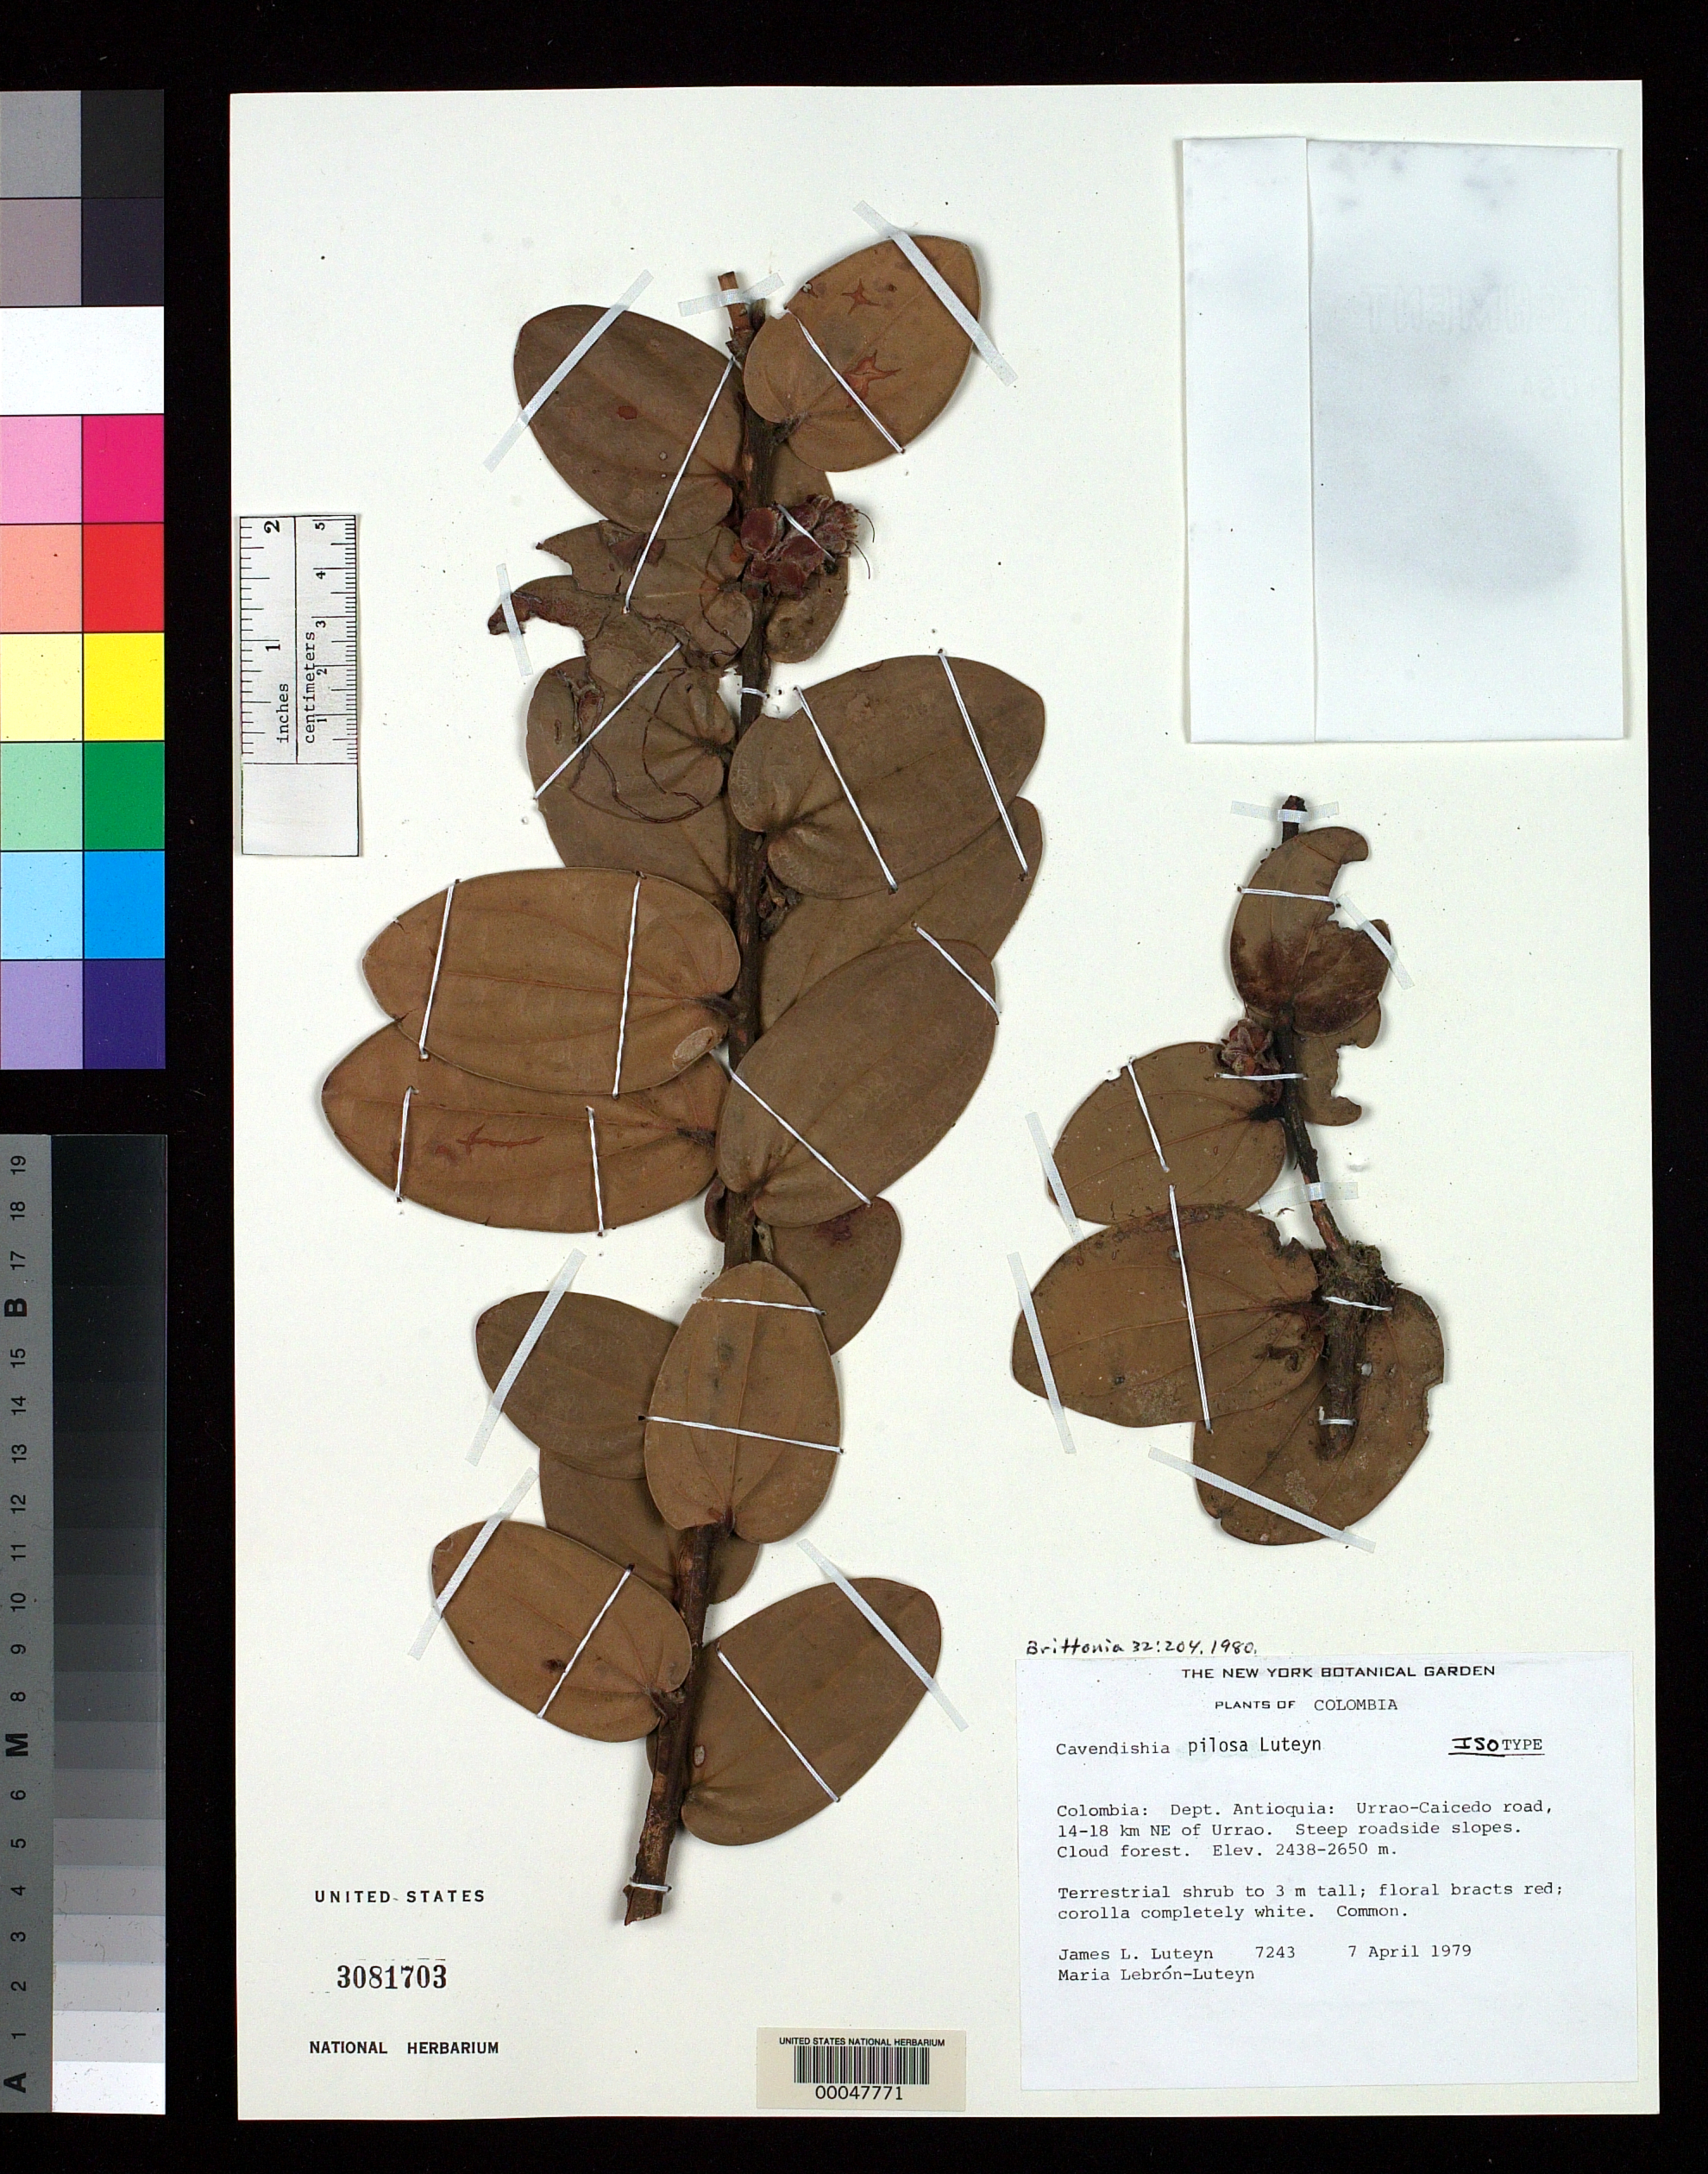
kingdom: Plantae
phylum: Tracheophyta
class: Magnoliopsida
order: Ericales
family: Ericaceae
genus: Cavendishia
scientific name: Cavendishia pilosa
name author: Luteyn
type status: Isotype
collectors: J. L. Luteyn & M. L. Lebrón-Luteyn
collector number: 7243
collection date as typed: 07 Apr 1979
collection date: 1979-04-07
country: Colombia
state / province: Antioquia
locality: Urrao - Caicedo road., 14 - 18 km NE of Urrao.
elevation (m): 2438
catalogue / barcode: US 3081703